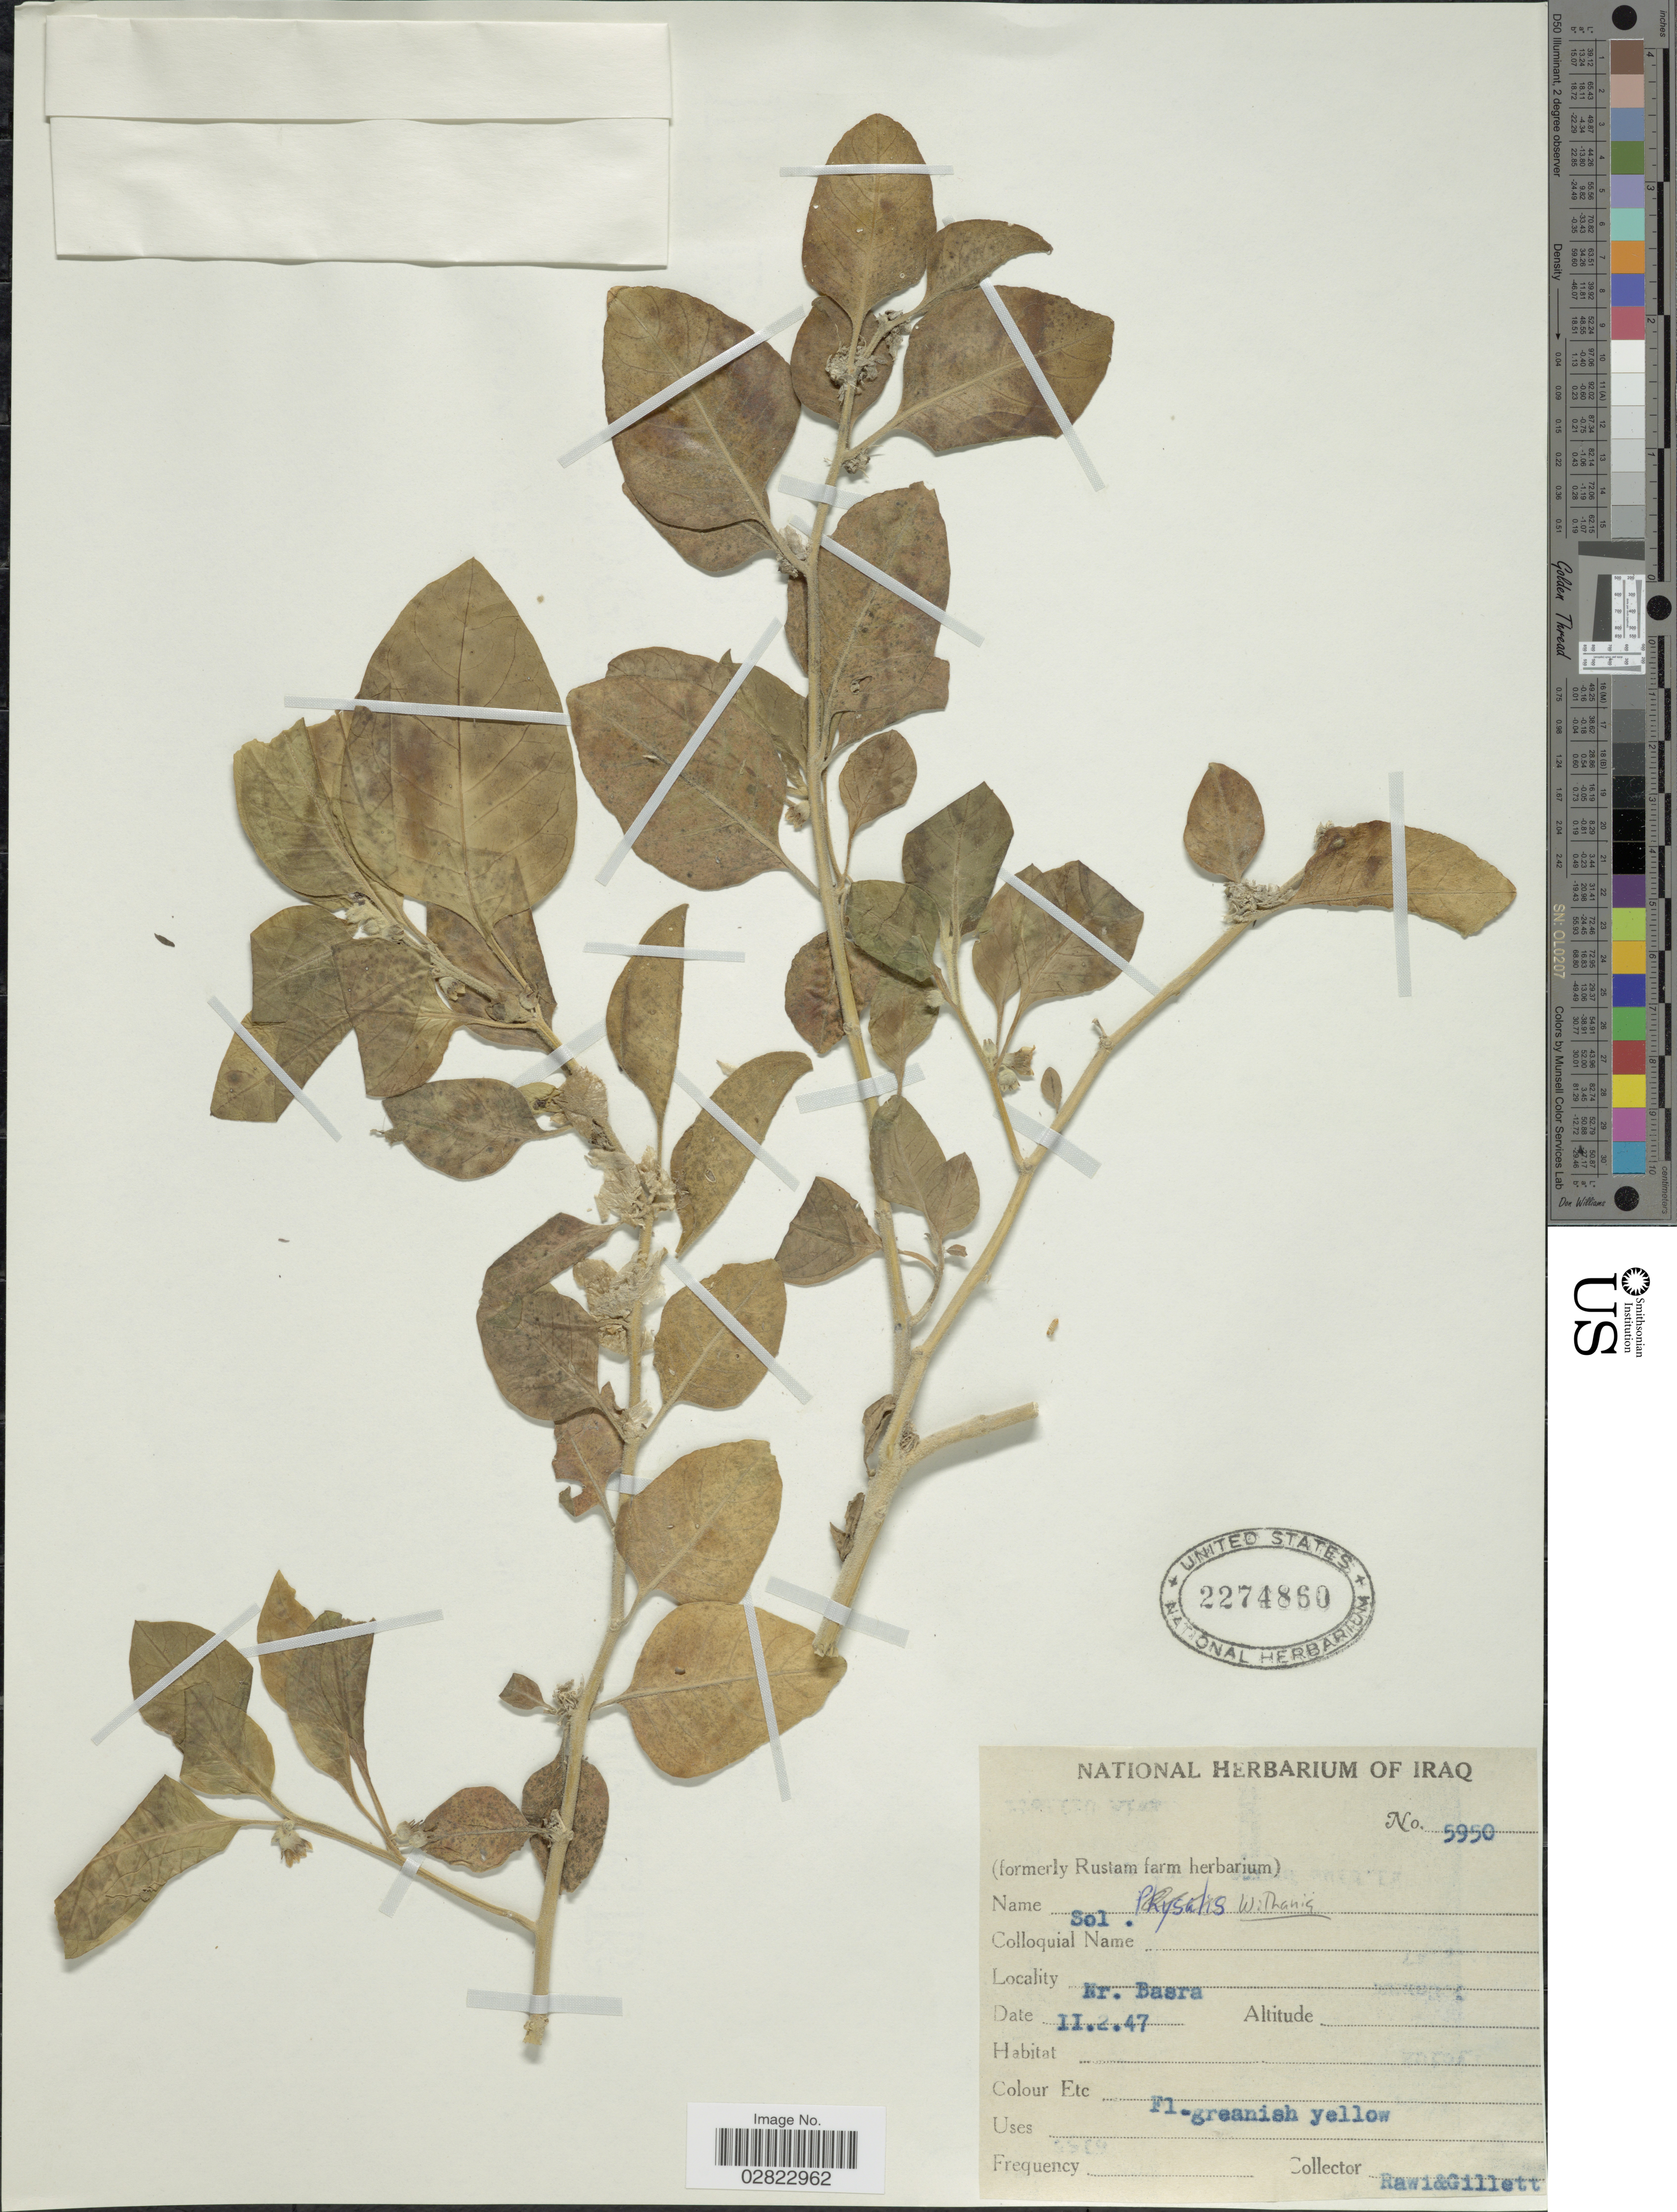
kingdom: Plantae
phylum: Tracheophyta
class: Magnoliopsida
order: Solanales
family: Solanaceae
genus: Withania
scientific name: Withania sp.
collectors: -. Rawi & Gillett, --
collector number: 5950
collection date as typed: Transcribed d/m/y: 2/2/47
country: Iraq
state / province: Al Basrah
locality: Nr. Basra.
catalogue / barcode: US 2274860